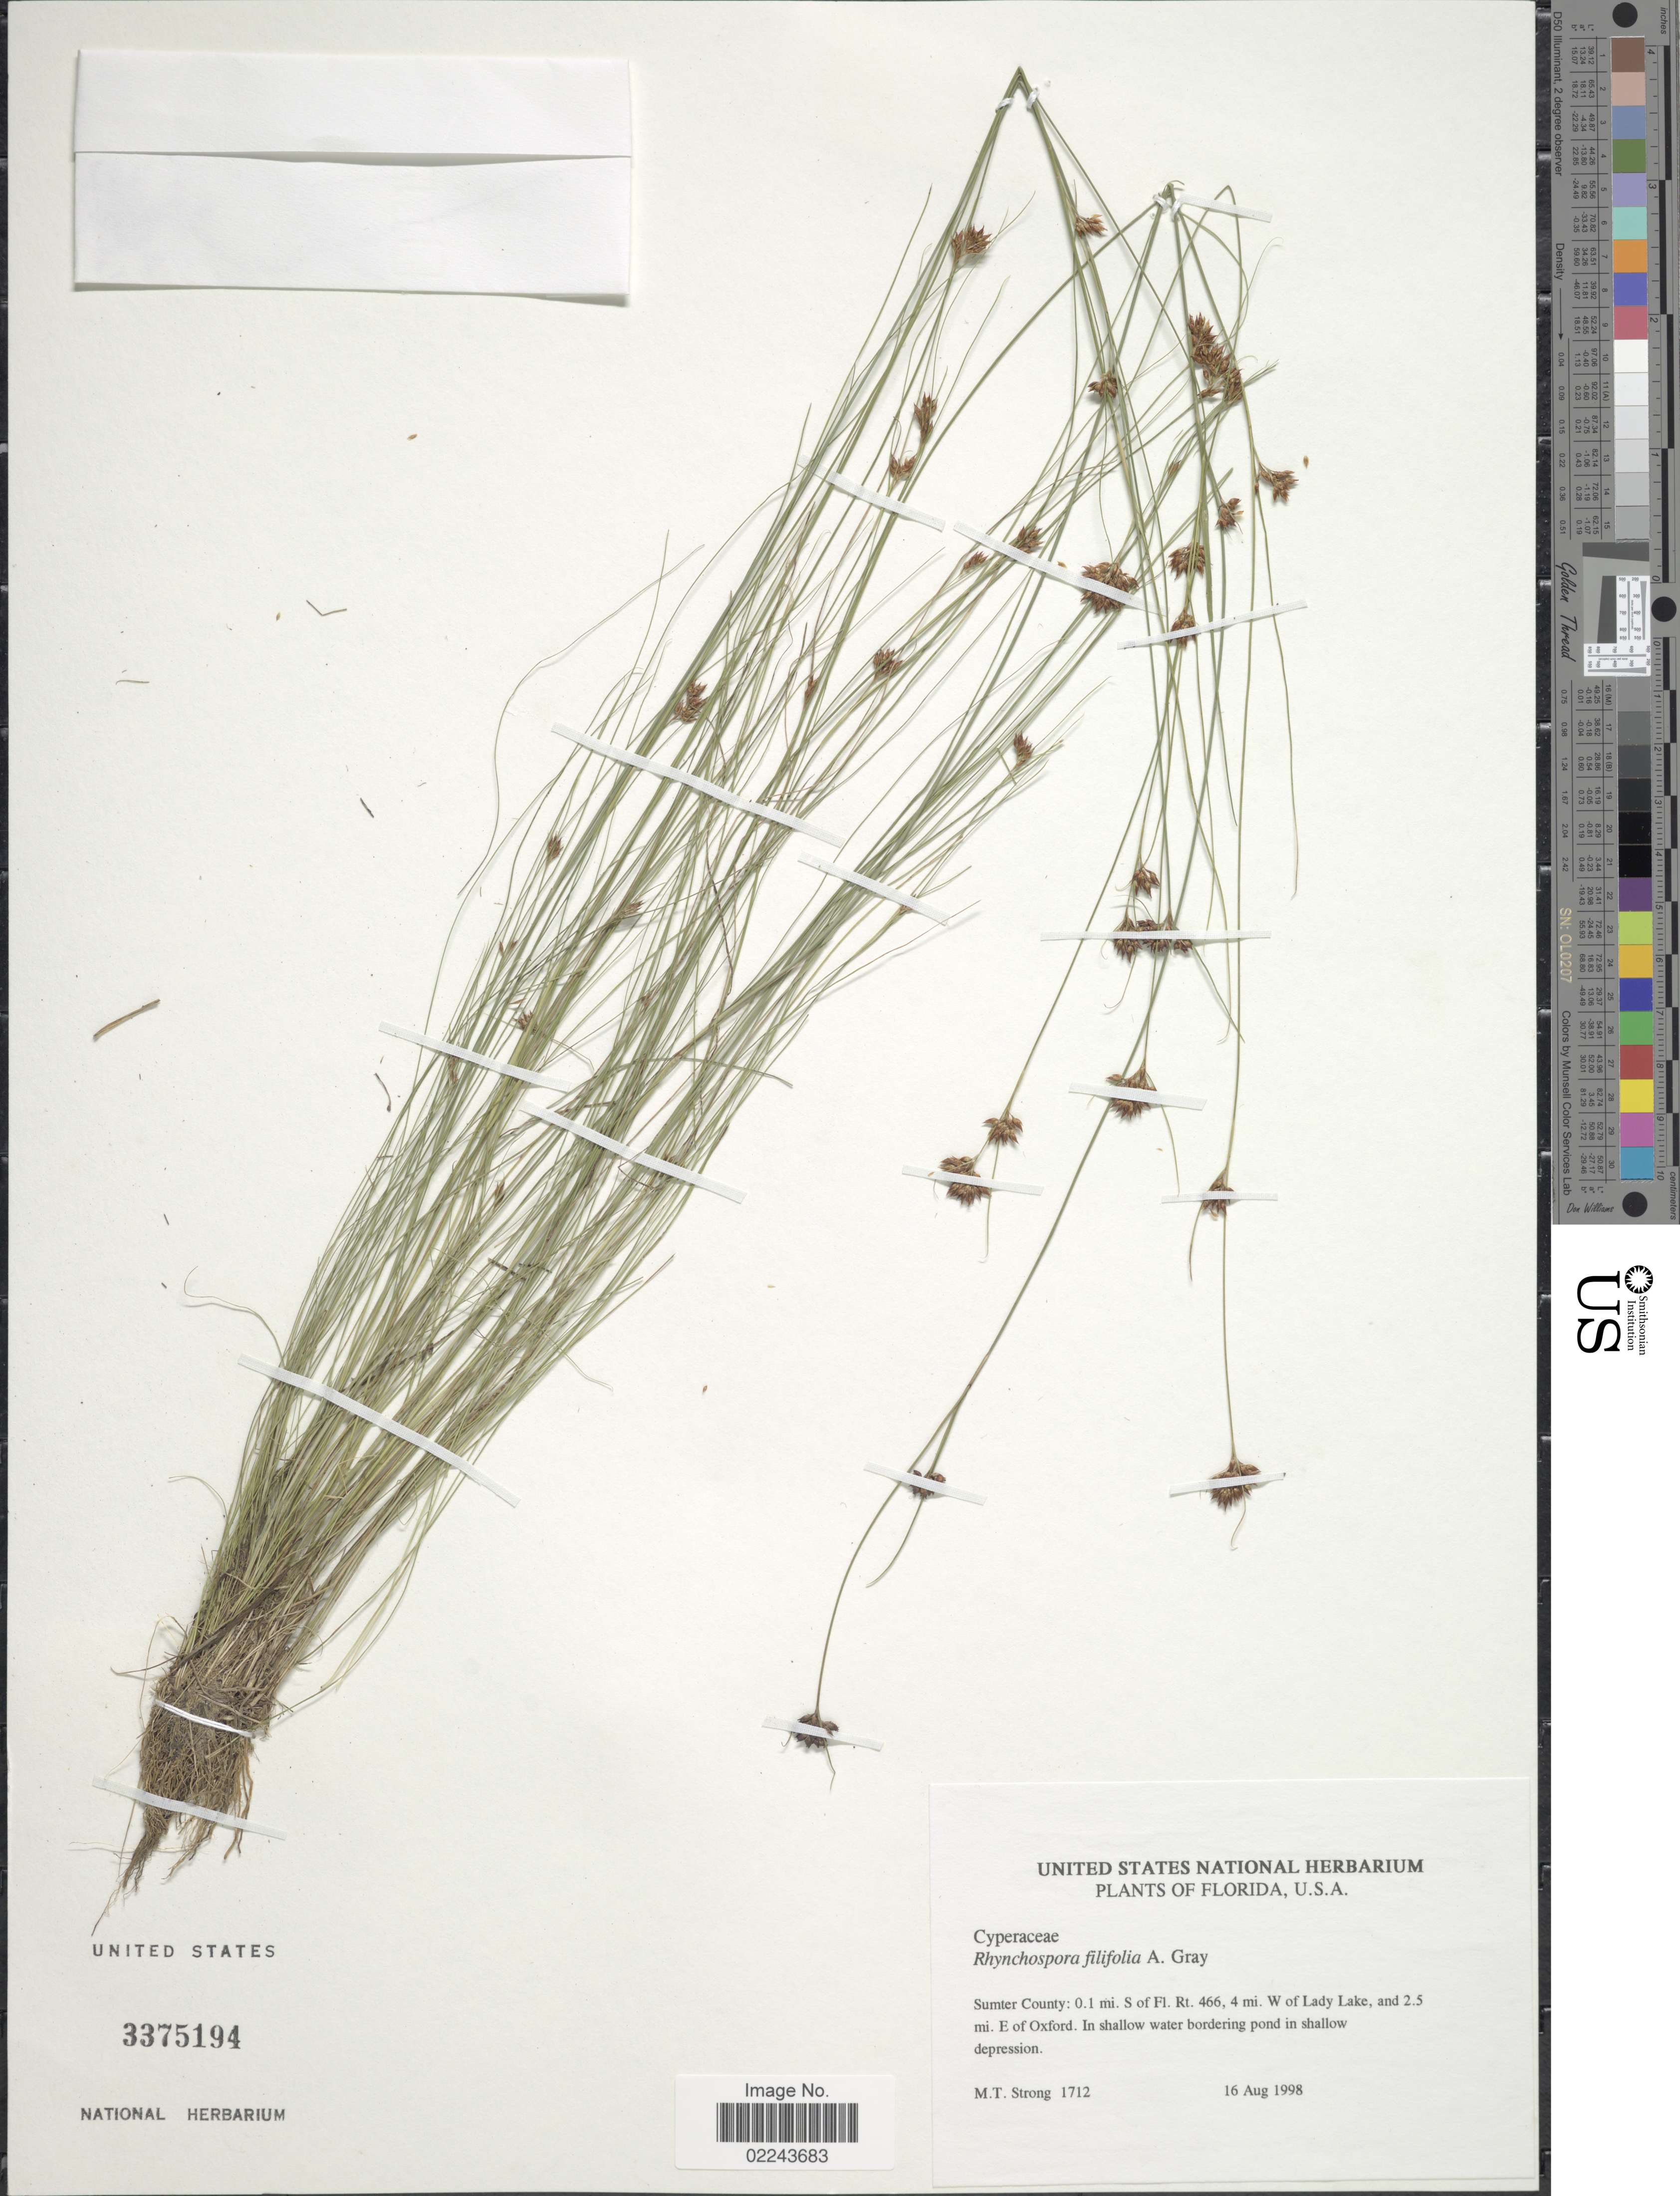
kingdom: Plantae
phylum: Tracheophyta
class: Liliopsida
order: Poales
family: Cyperaceae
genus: Rhynchospora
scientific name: Rhynchospora filifolia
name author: A. Gray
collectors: M. T. Strong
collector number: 1712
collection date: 1998-09-16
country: United States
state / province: Florida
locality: U.S.A., Sumter County, 0.1 mi S of Fl. Rt. 466, 4 mi W of Lady Lake, and 2.5 mi E of Oxford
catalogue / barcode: US 3375194